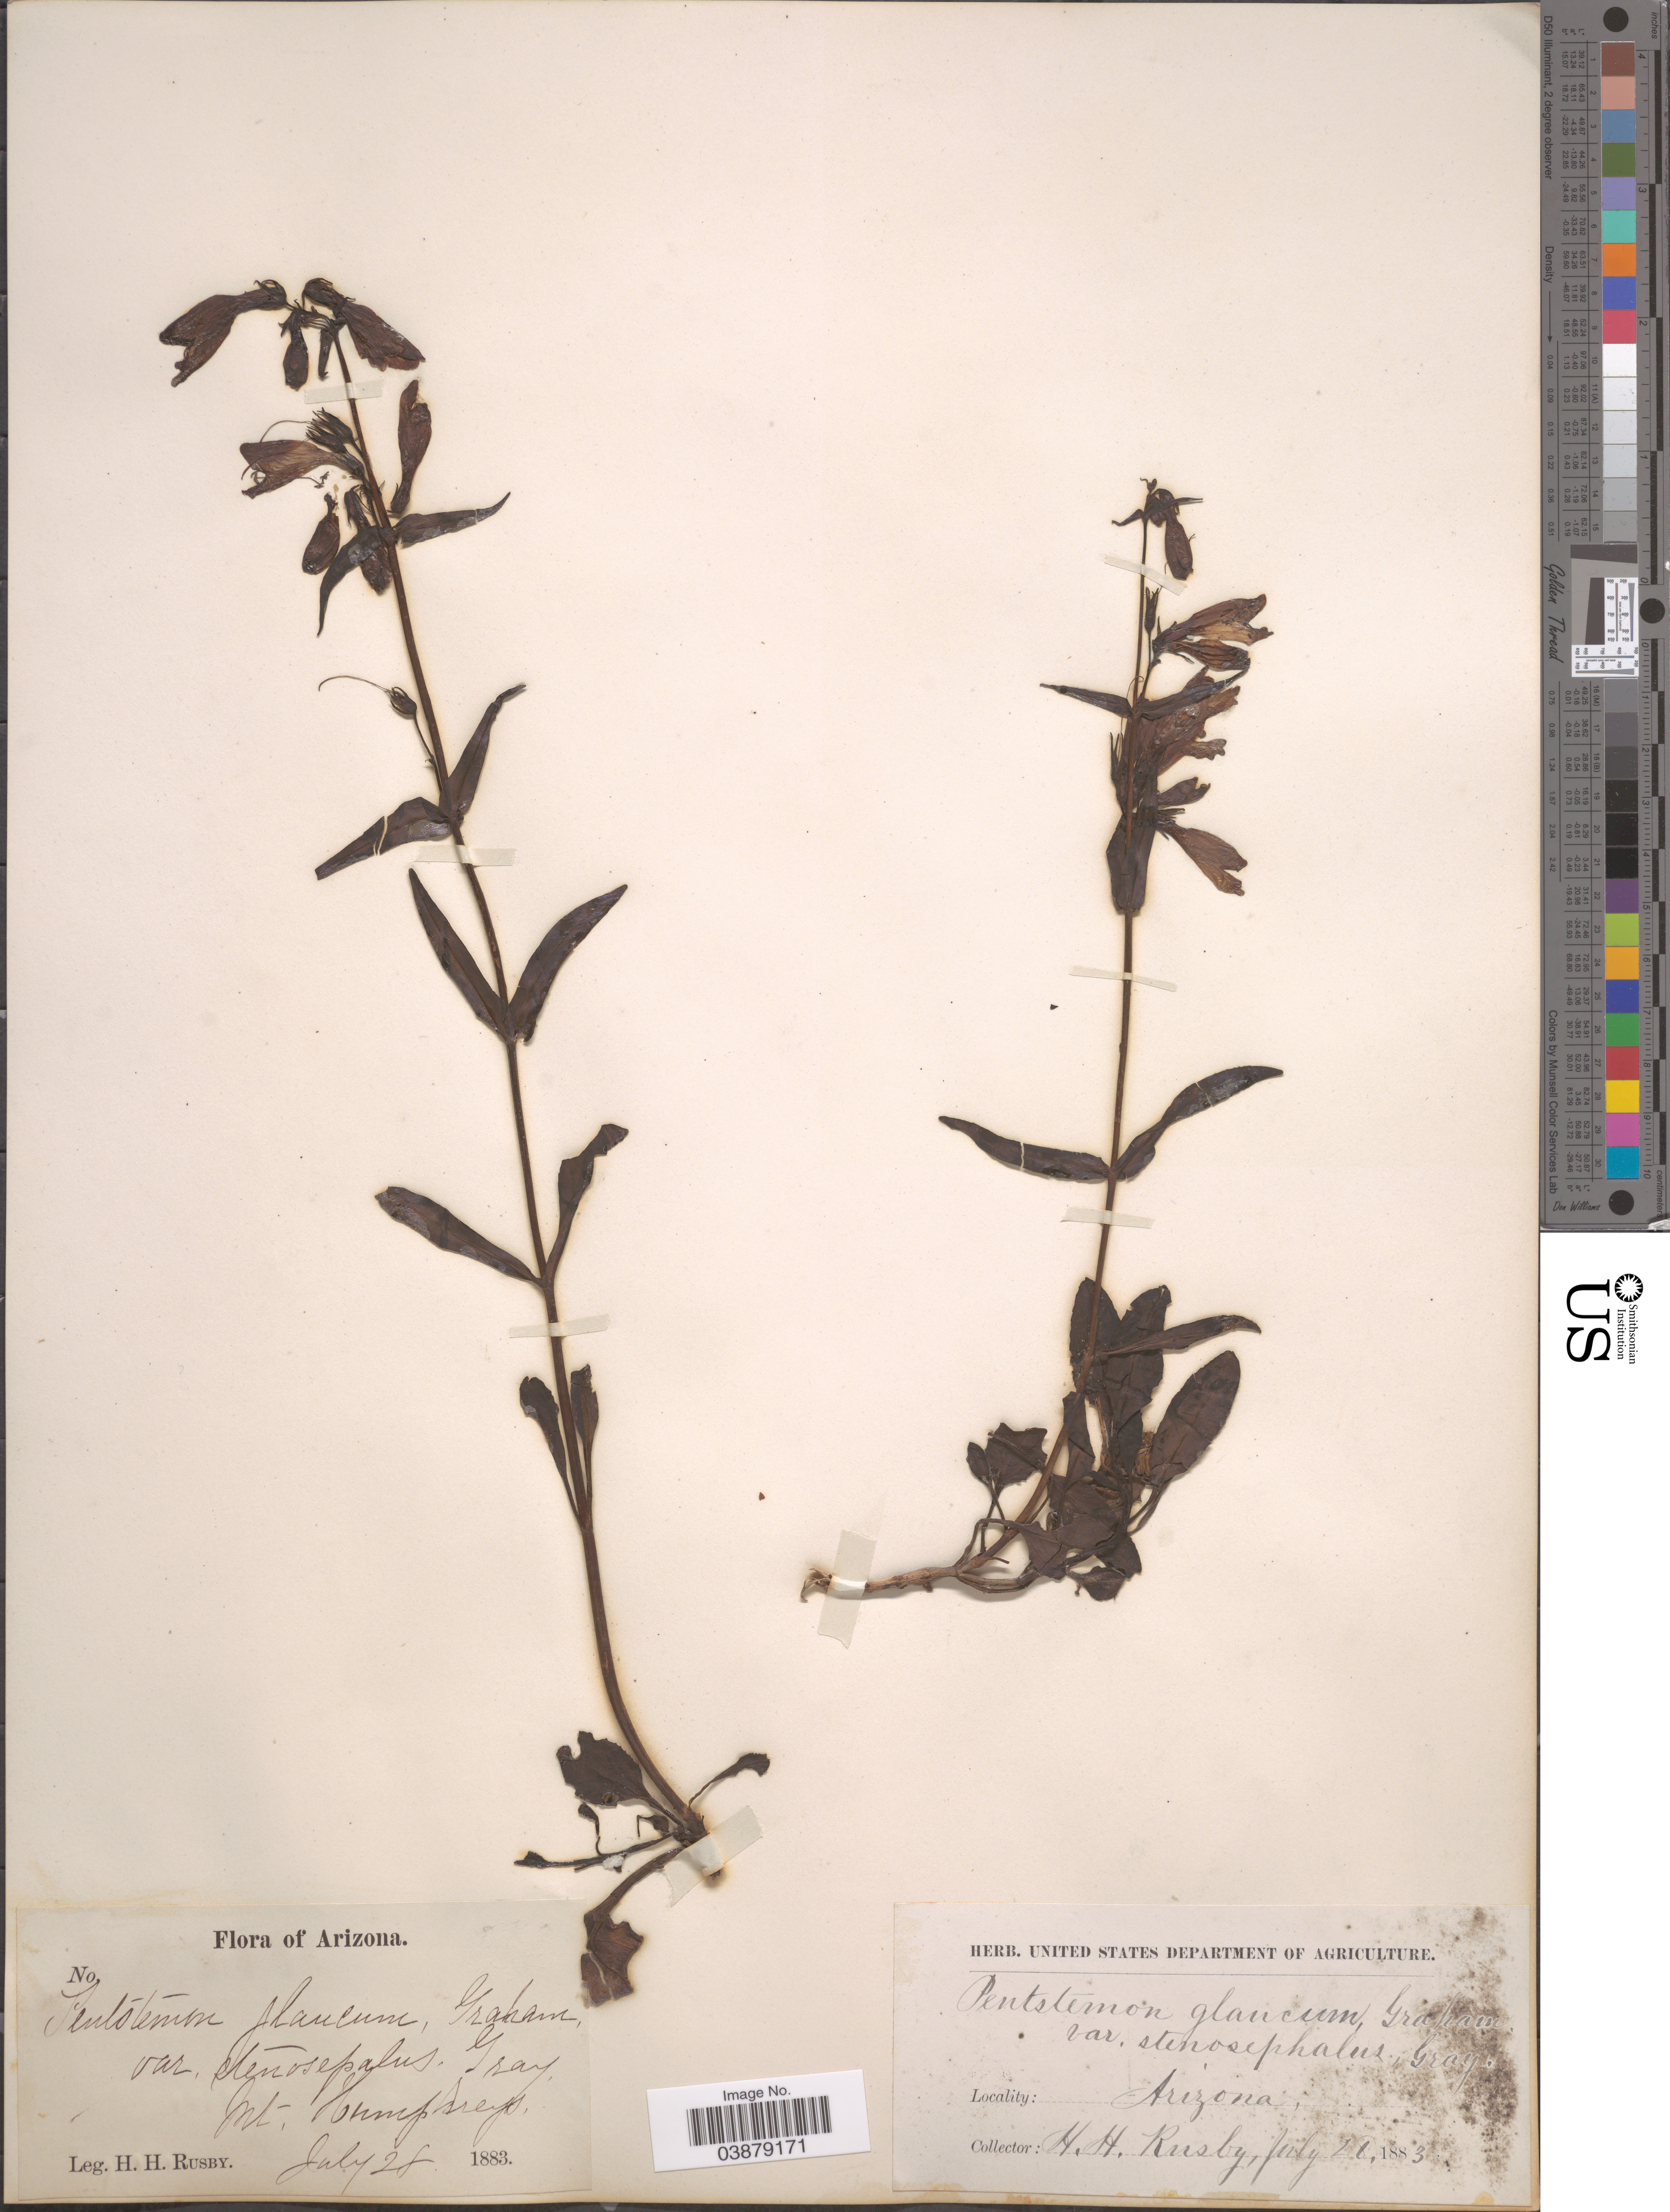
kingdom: Plantae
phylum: Tracheophyta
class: Magnoliopsida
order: Lamiales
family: Plantaginaceae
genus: Penstemon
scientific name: Penstemon whippleanus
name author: A. Gray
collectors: H. H. Rusby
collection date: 1883-07-28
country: United States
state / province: Arizona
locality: Mt. Humphreys.